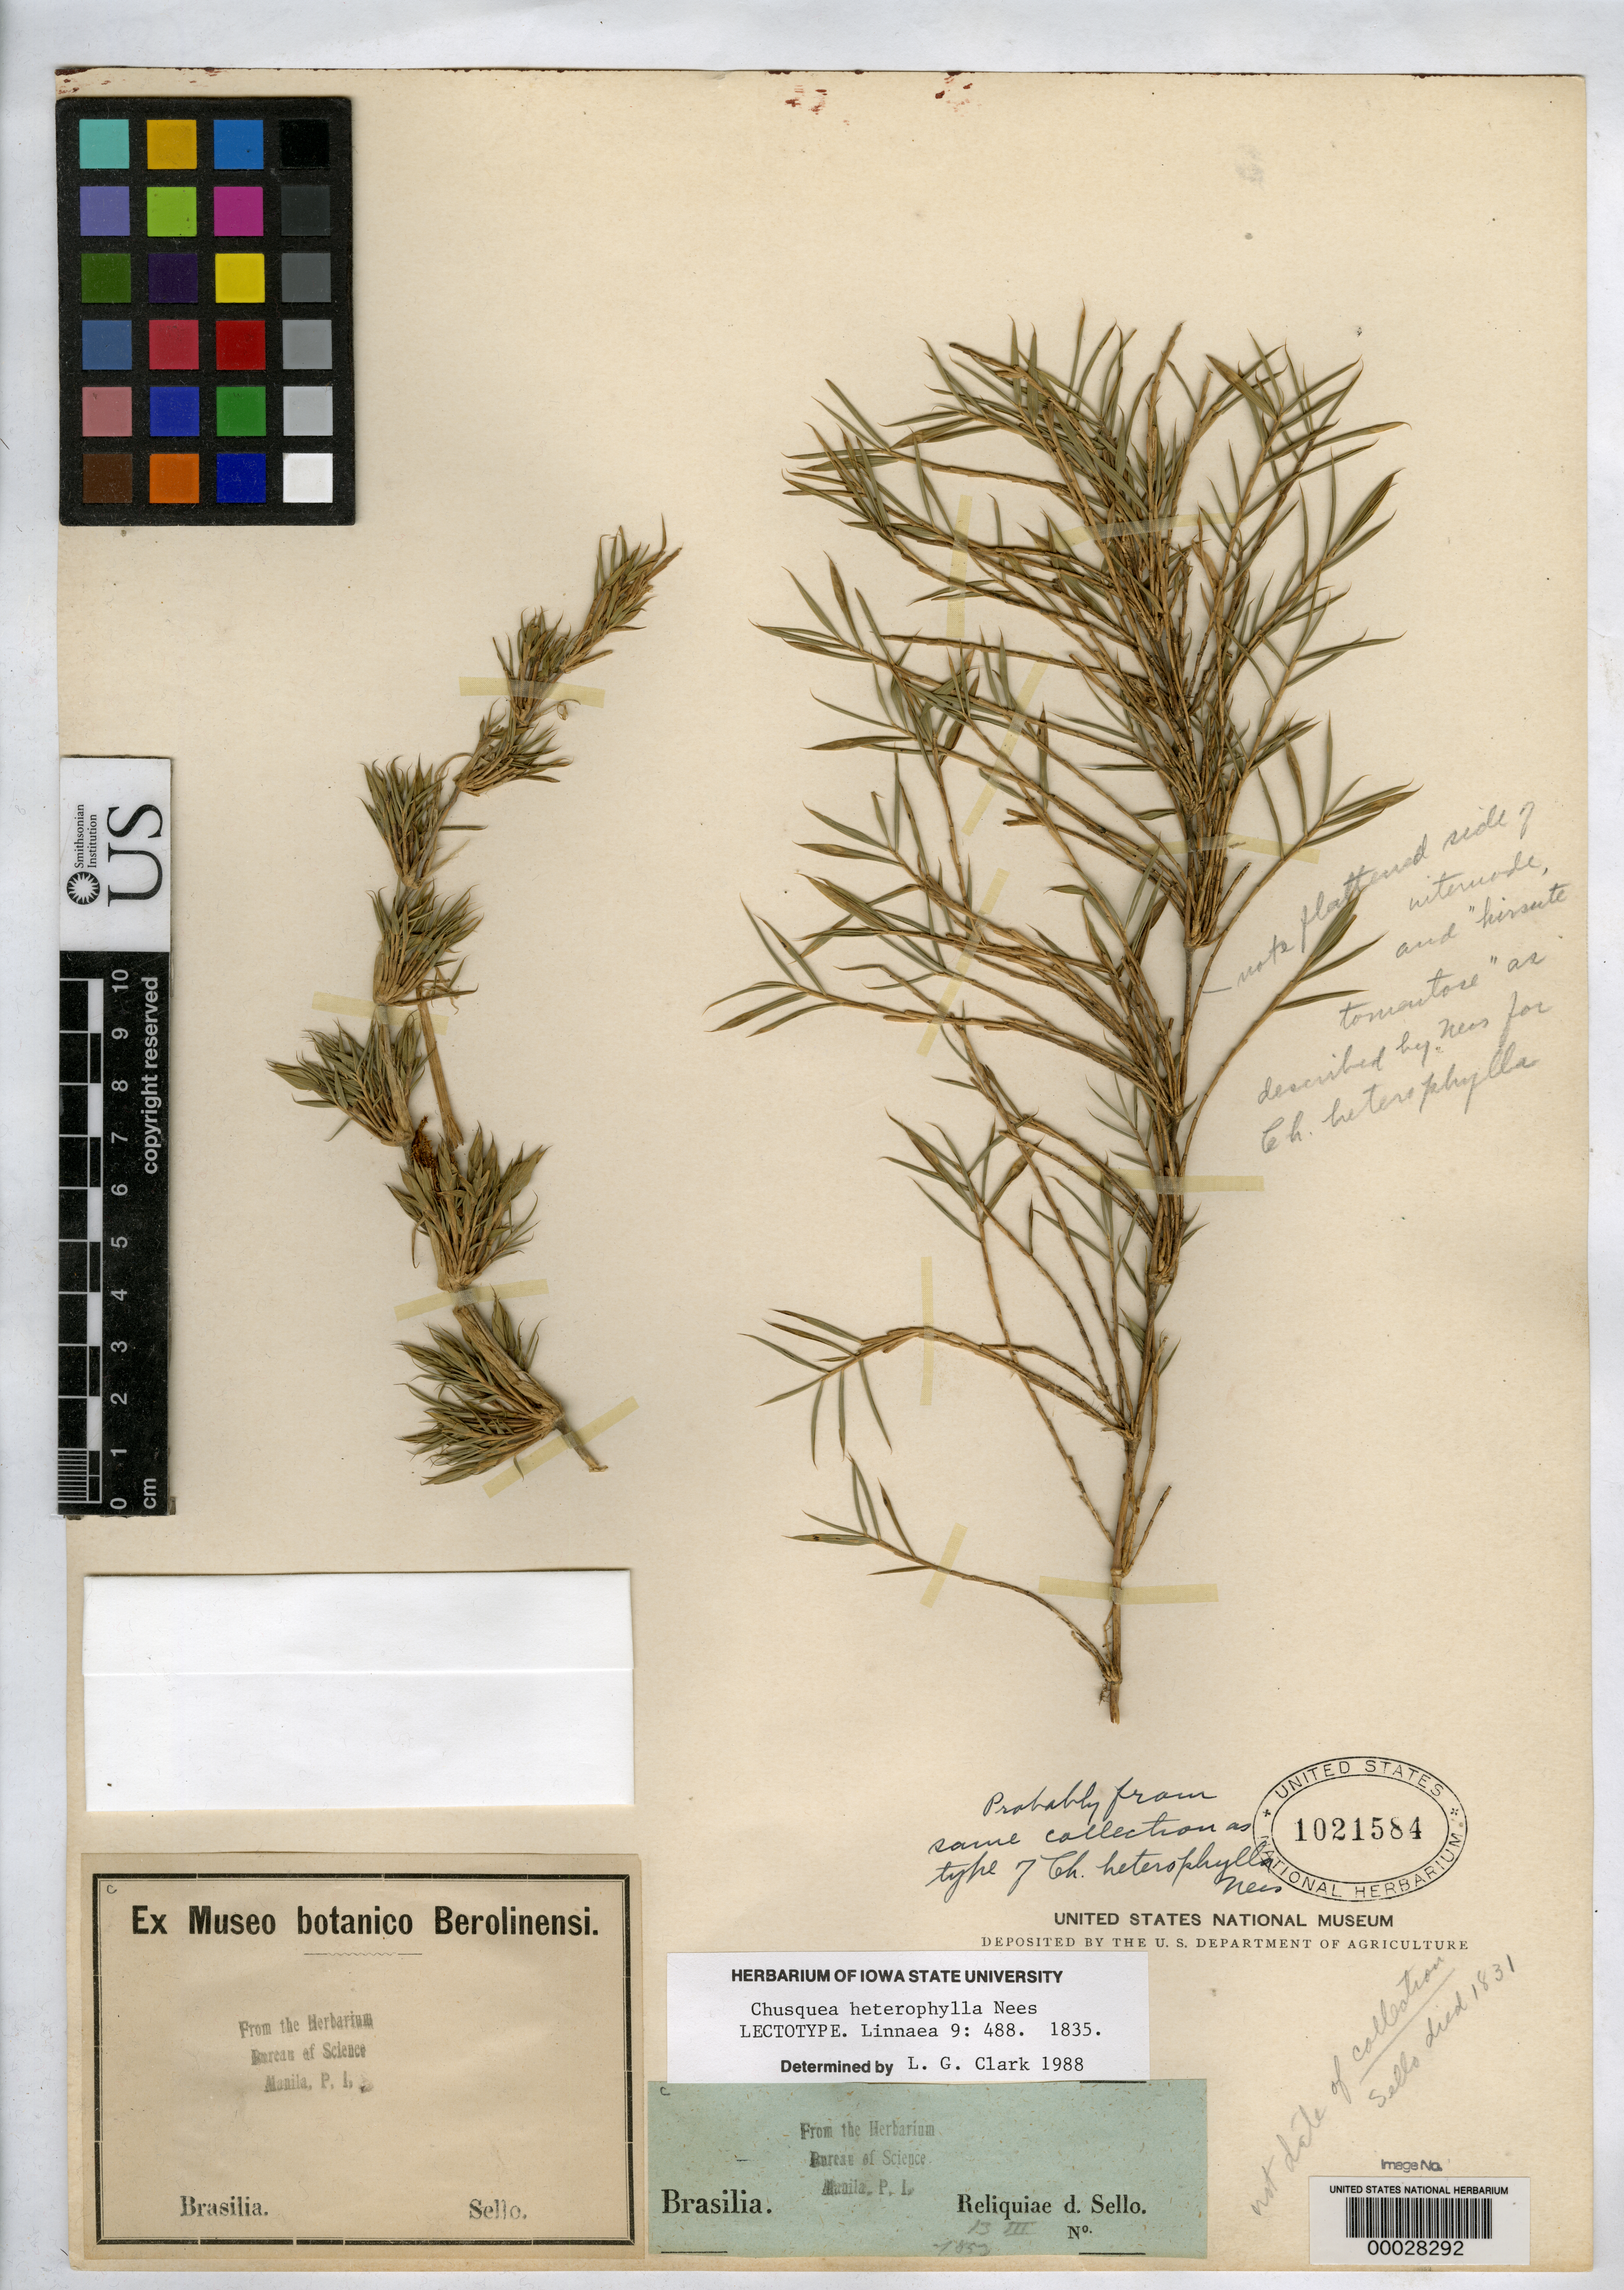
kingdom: Plantae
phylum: Tracheophyta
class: Liliopsida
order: Poales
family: Poaceae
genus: Chusquea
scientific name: Chusquea heterophylla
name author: Nees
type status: Isolectotype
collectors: F. Sellow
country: Brazil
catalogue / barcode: US 1021584